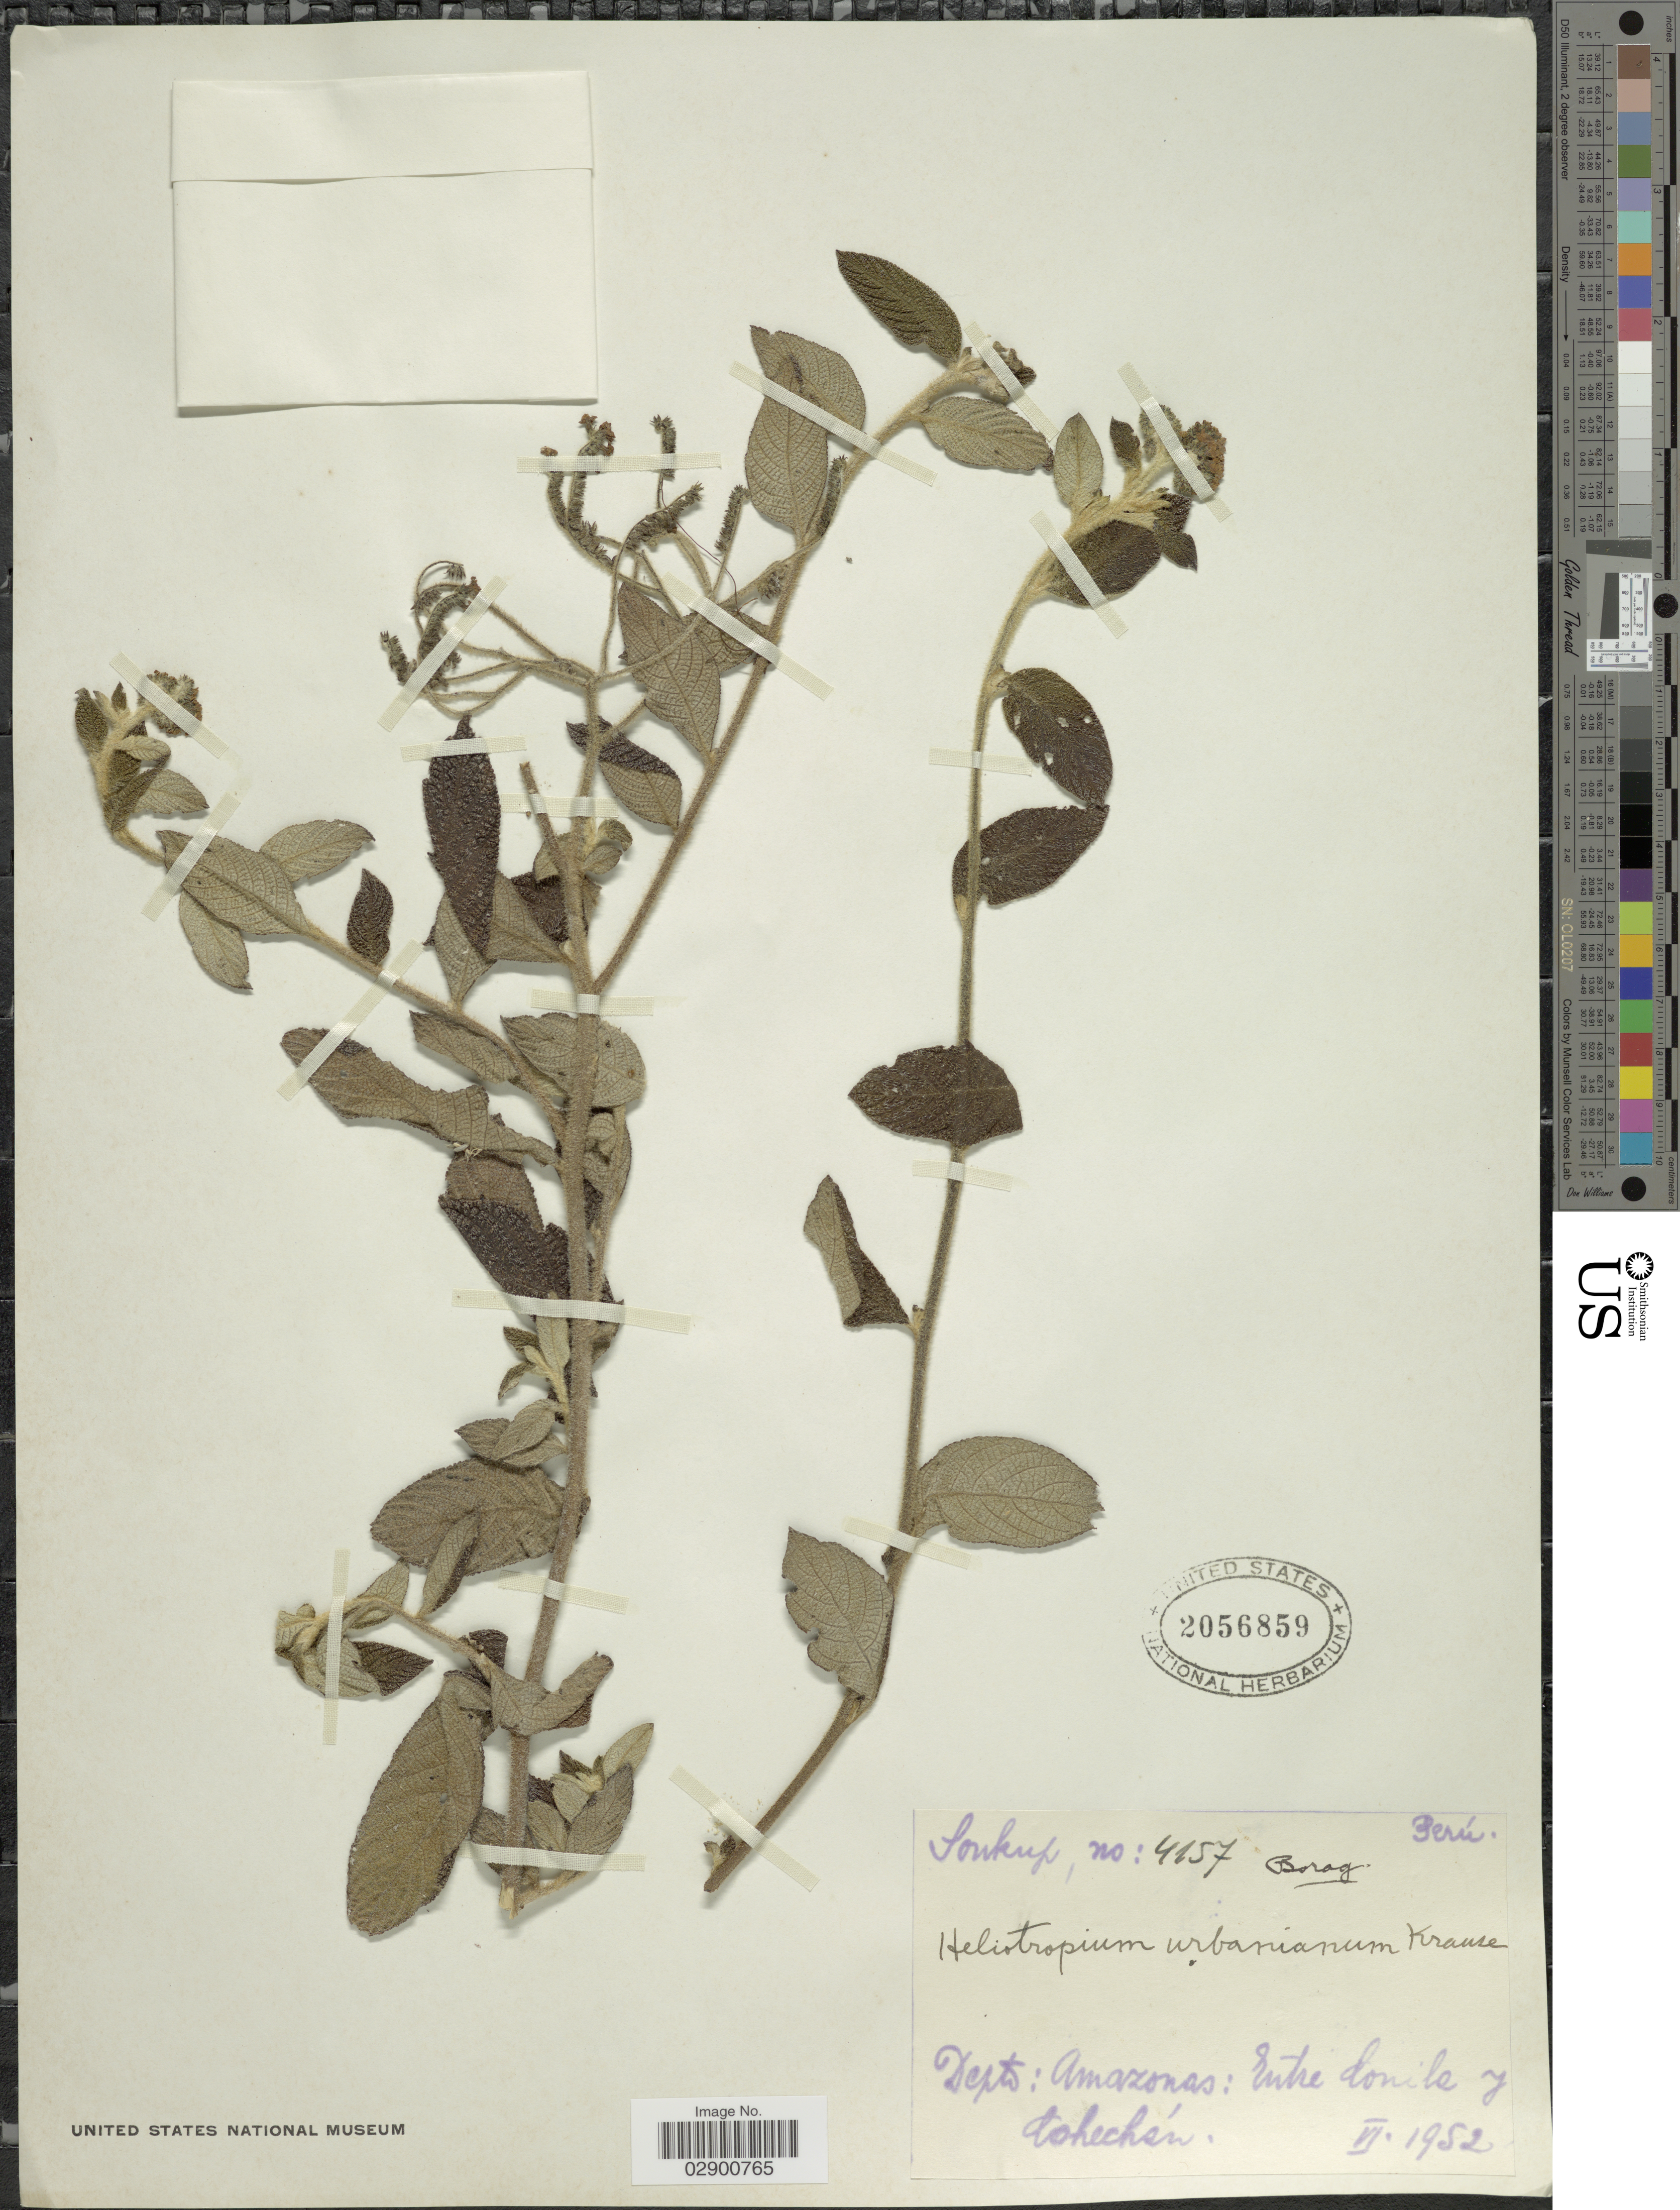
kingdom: Plantae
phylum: Tracheophyta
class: Magnoliopsida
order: Boraginales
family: Heliotropiaceae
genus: Heliotropium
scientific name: Heliotropium urbanianum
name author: K. Krause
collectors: -- Soukup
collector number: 4157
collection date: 1952-06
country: Peru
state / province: Amazonas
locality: Depto: Amazonas: Entre Conila y Cohechán.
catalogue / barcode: US 2056859